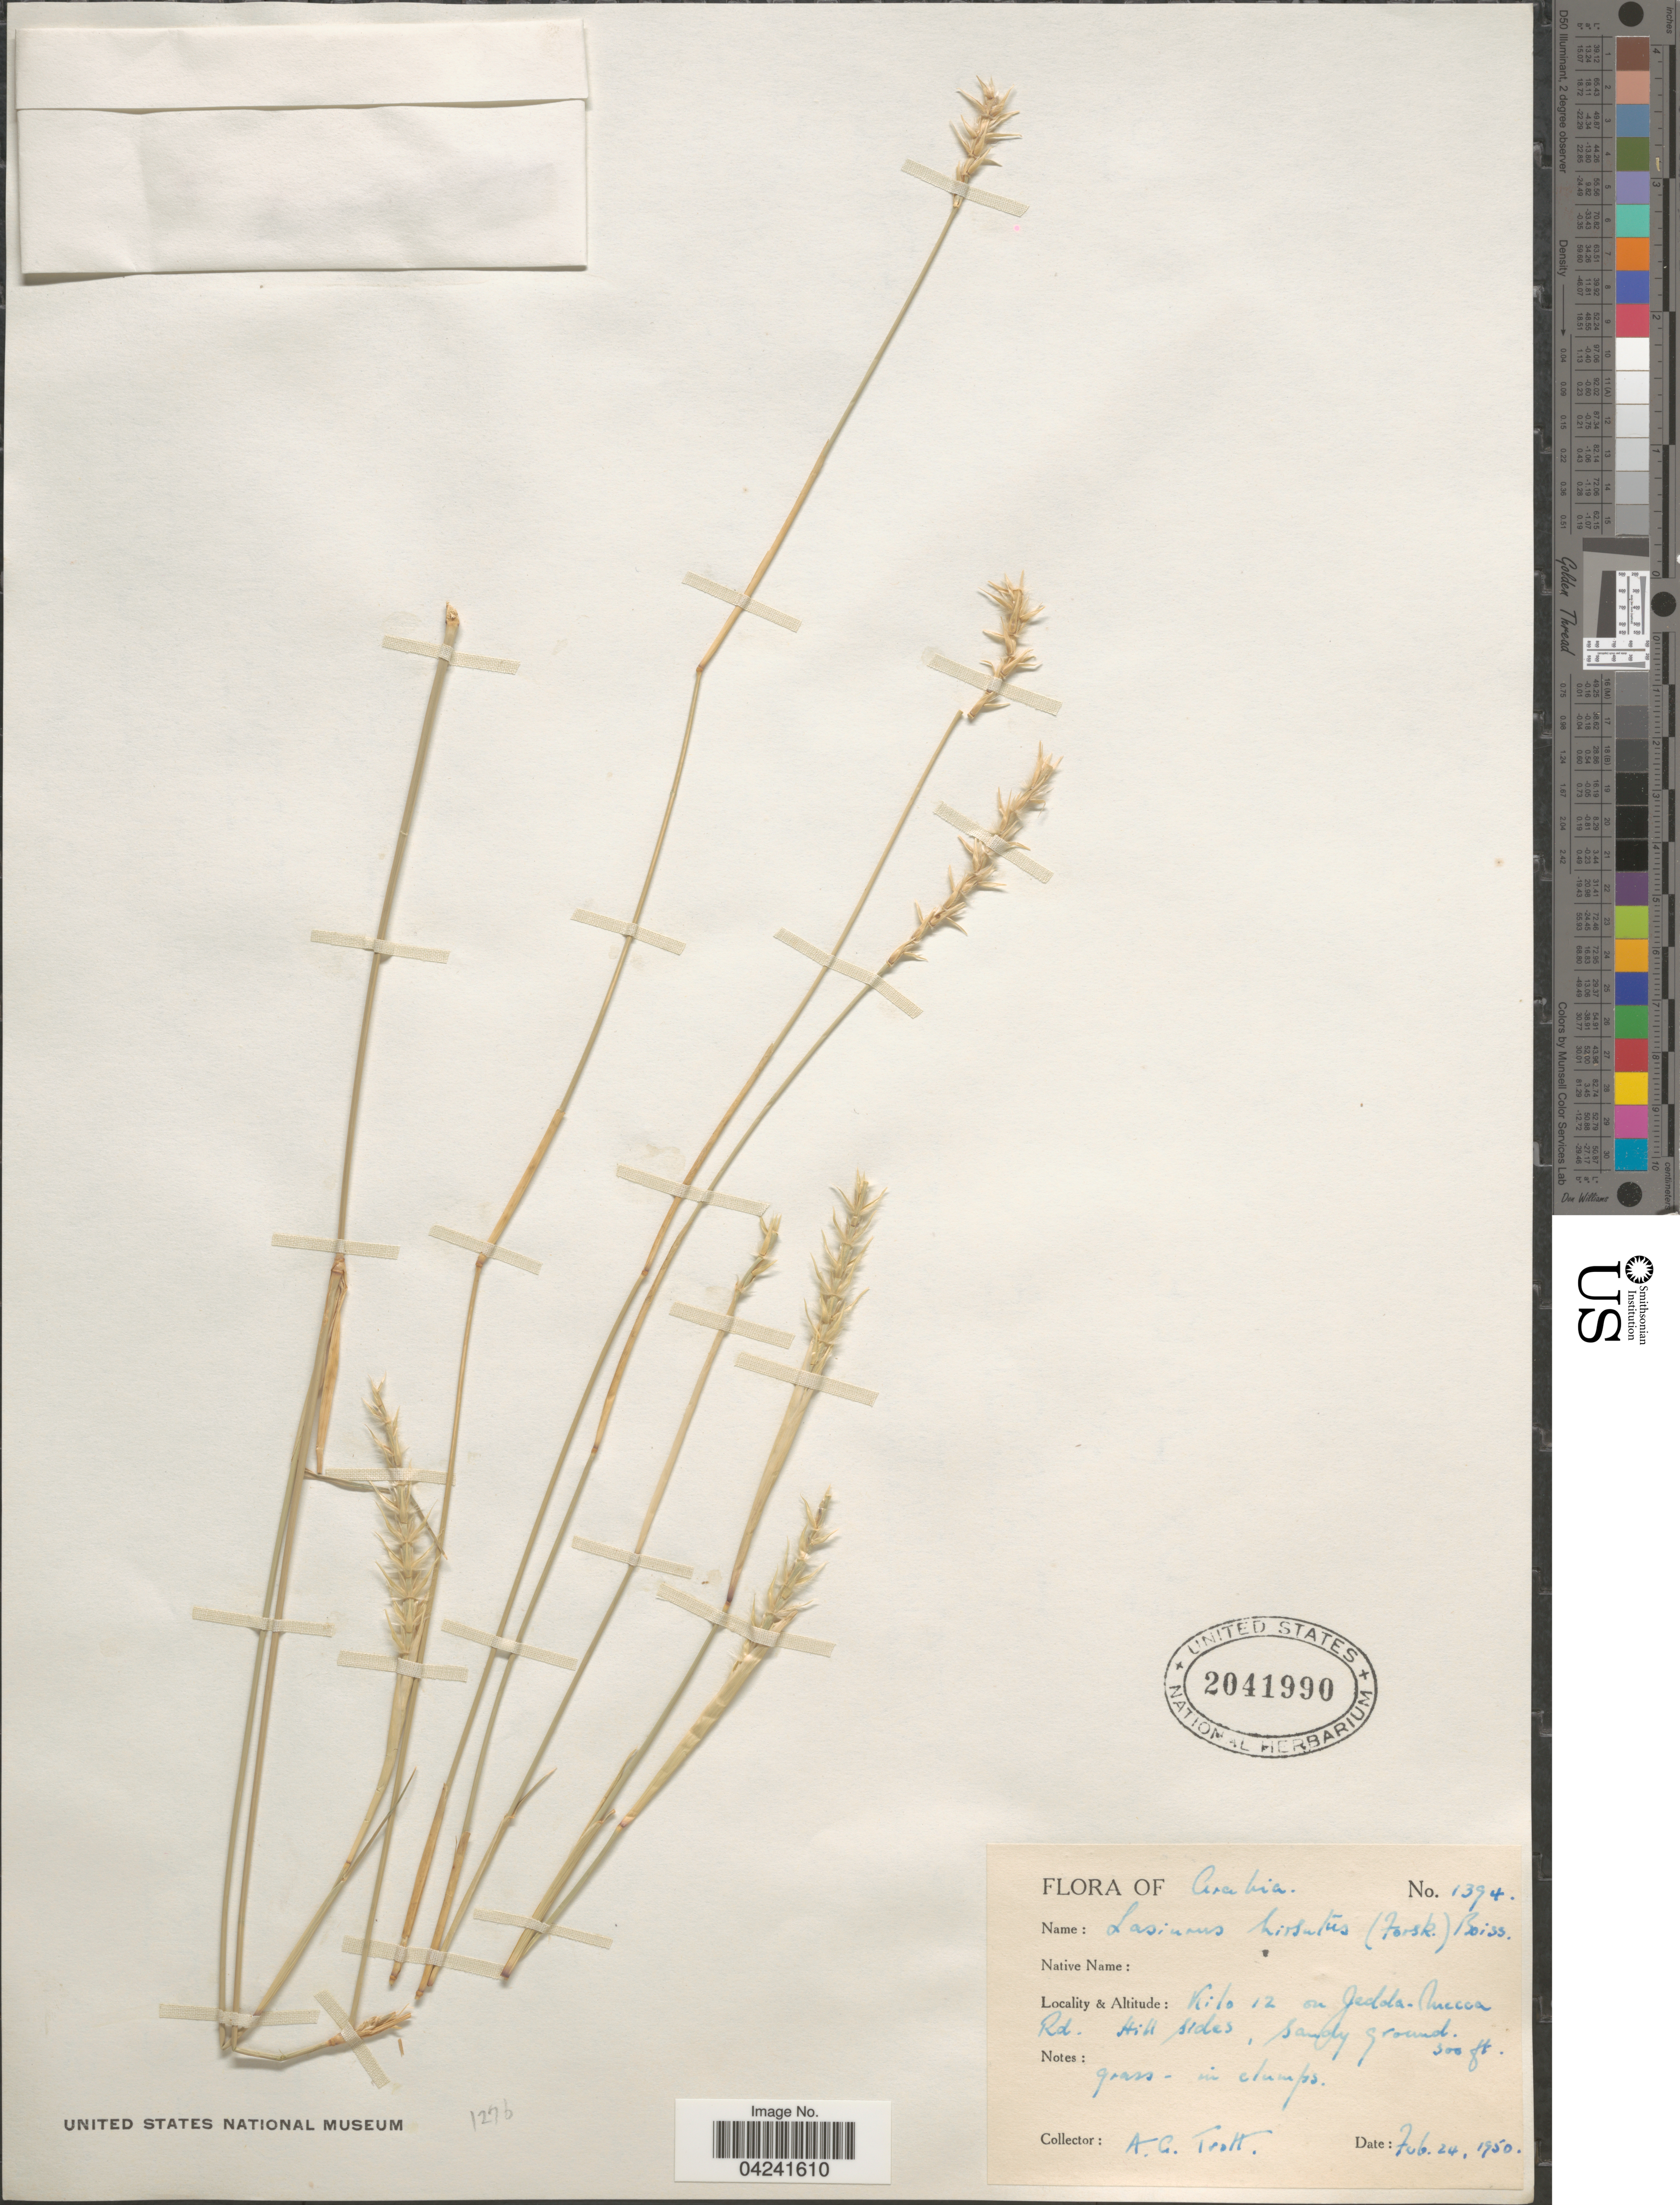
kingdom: Plantae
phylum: Tracheophyta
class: Liliopsida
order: Poales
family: Poaceae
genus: Lasiurus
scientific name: Lasiurus scindicus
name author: Henr.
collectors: A. Trott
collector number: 1394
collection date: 1950-02-24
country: Saudi Arabia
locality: Arabia. Kilo 12 on Jedda-Mecca Rd. Hill sides.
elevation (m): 91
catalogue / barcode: US 2041990